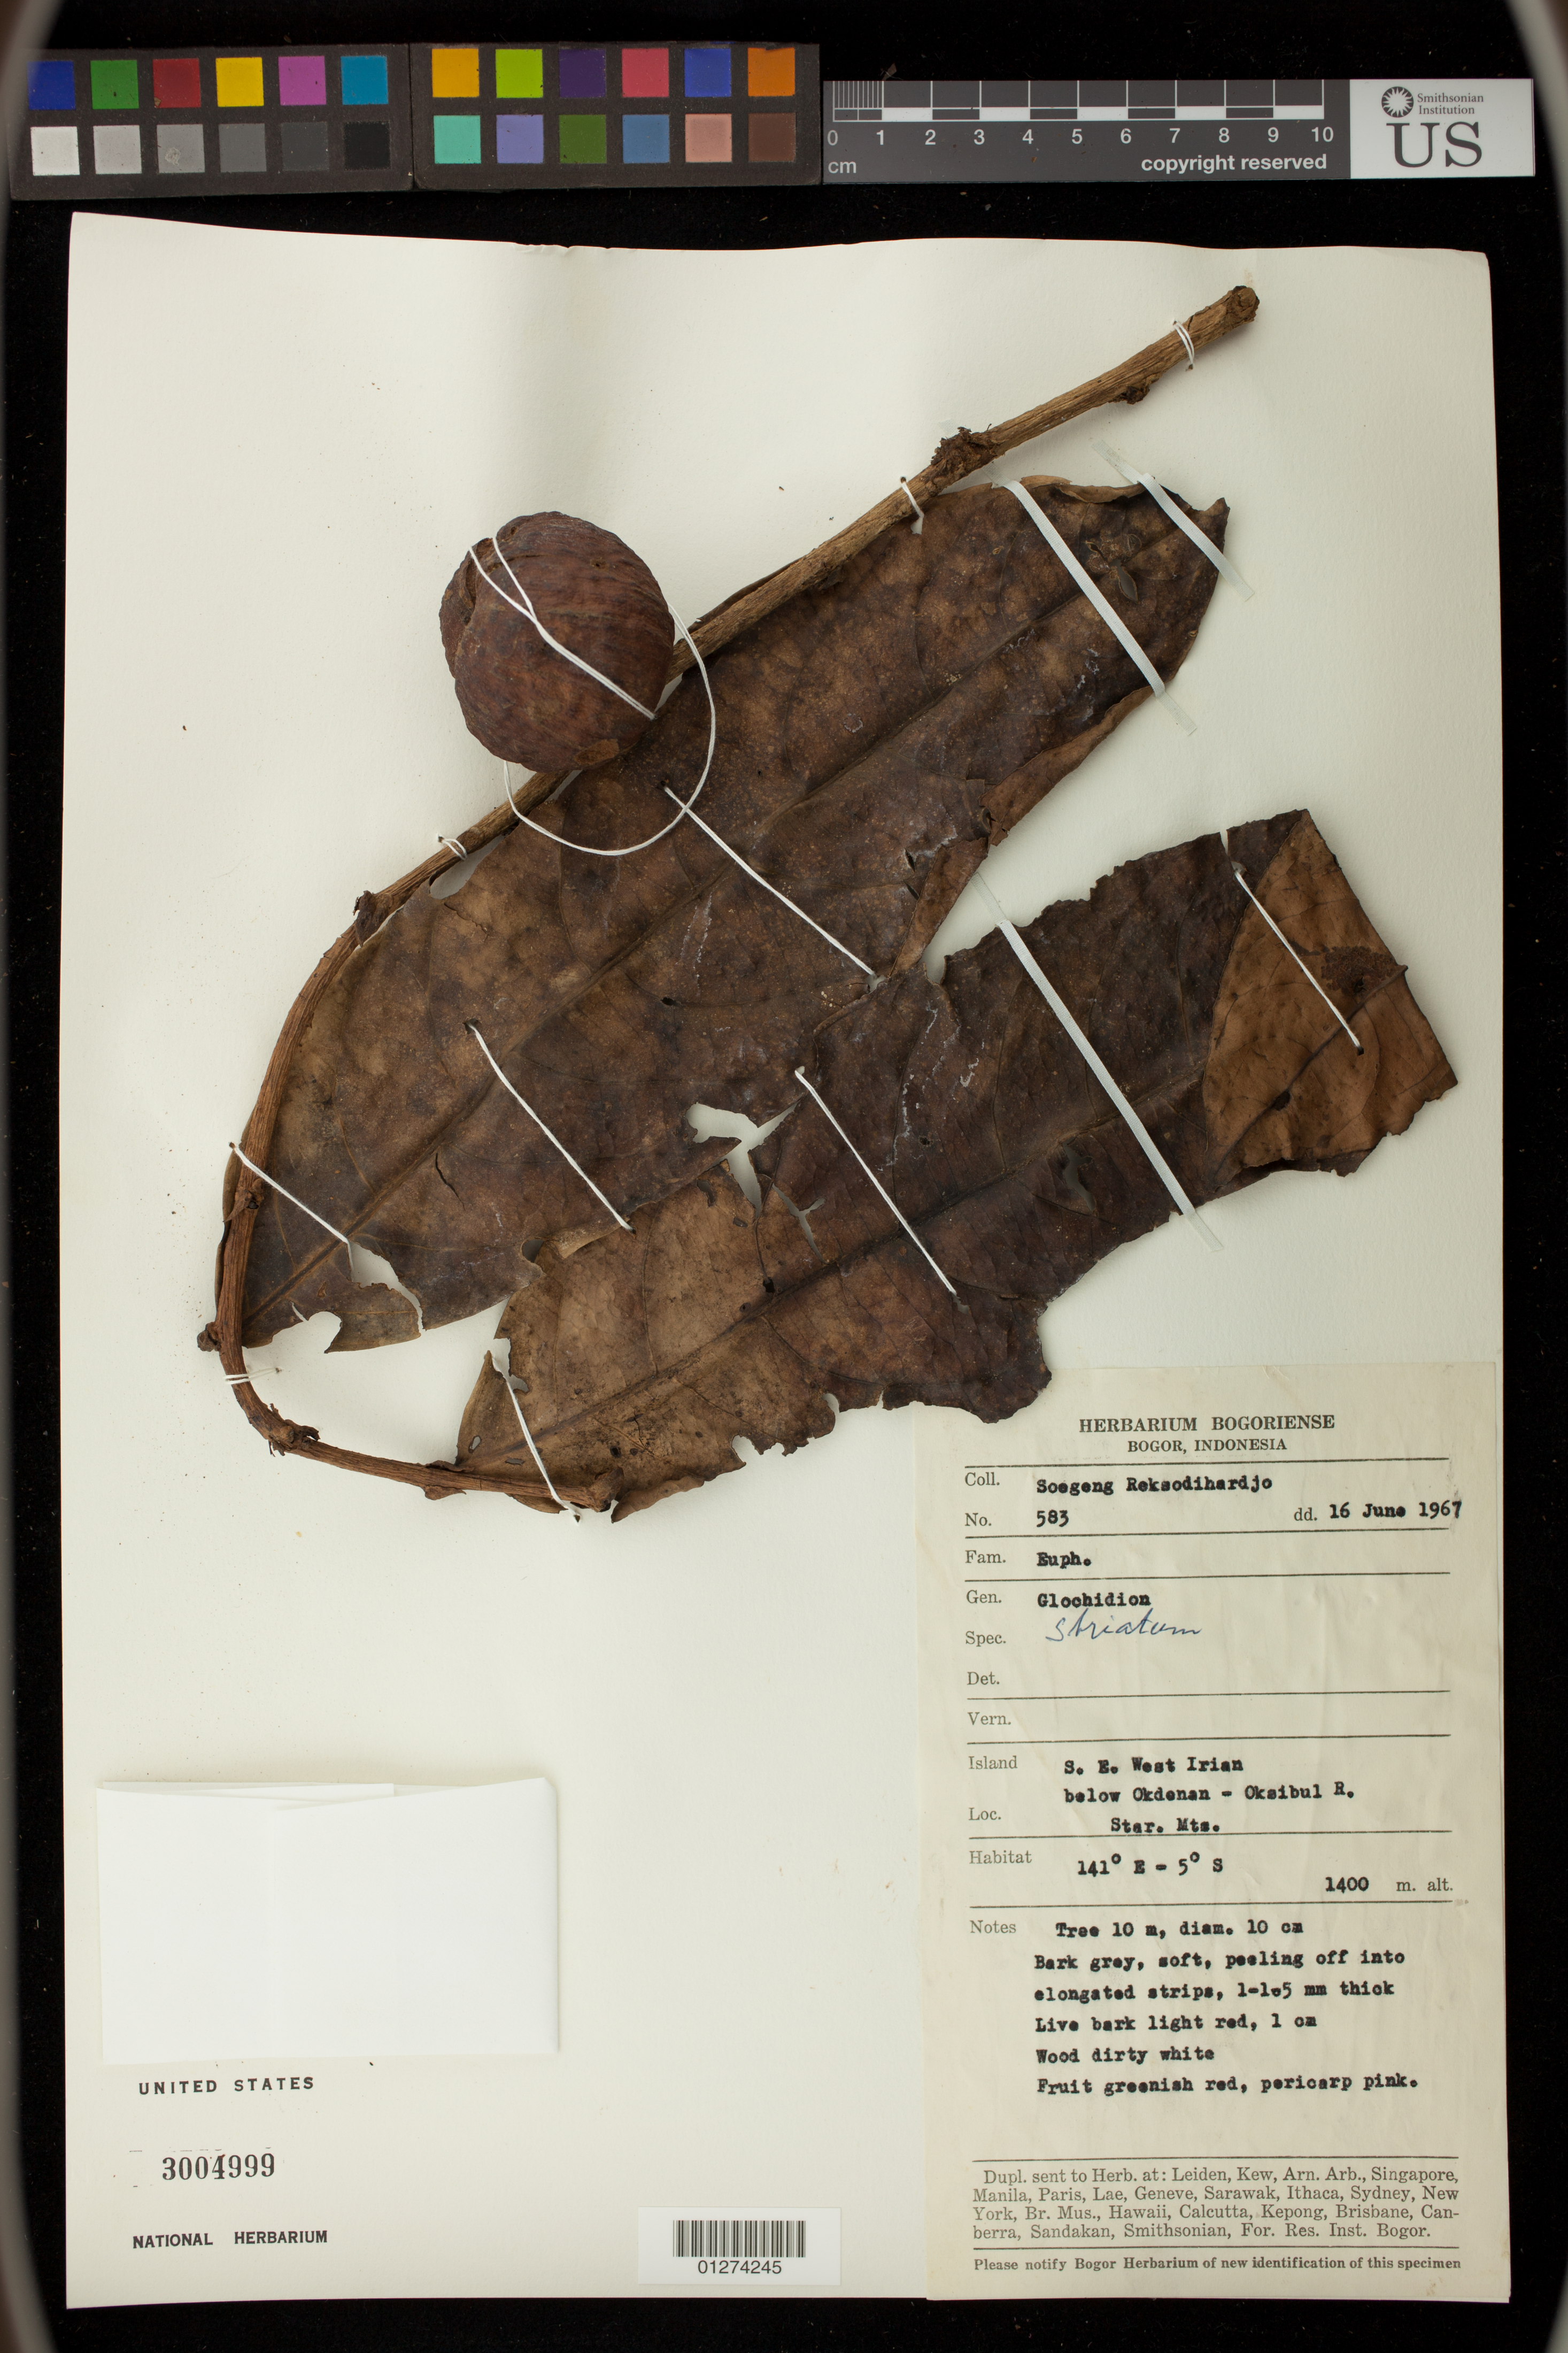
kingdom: Plantae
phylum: Tracheophyta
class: Magnoliopsida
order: Malpighiales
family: Phyllanthaceae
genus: Glochidion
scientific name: Glochidion striatum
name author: J.J. Sm.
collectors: S. Reksodihardjo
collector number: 583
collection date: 1967-06-16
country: Indonesia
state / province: Papua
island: New Guinea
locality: S. E. West Irian below Okdenan-Oksibul R. Star. Mts.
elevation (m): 1400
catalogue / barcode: US 3004999